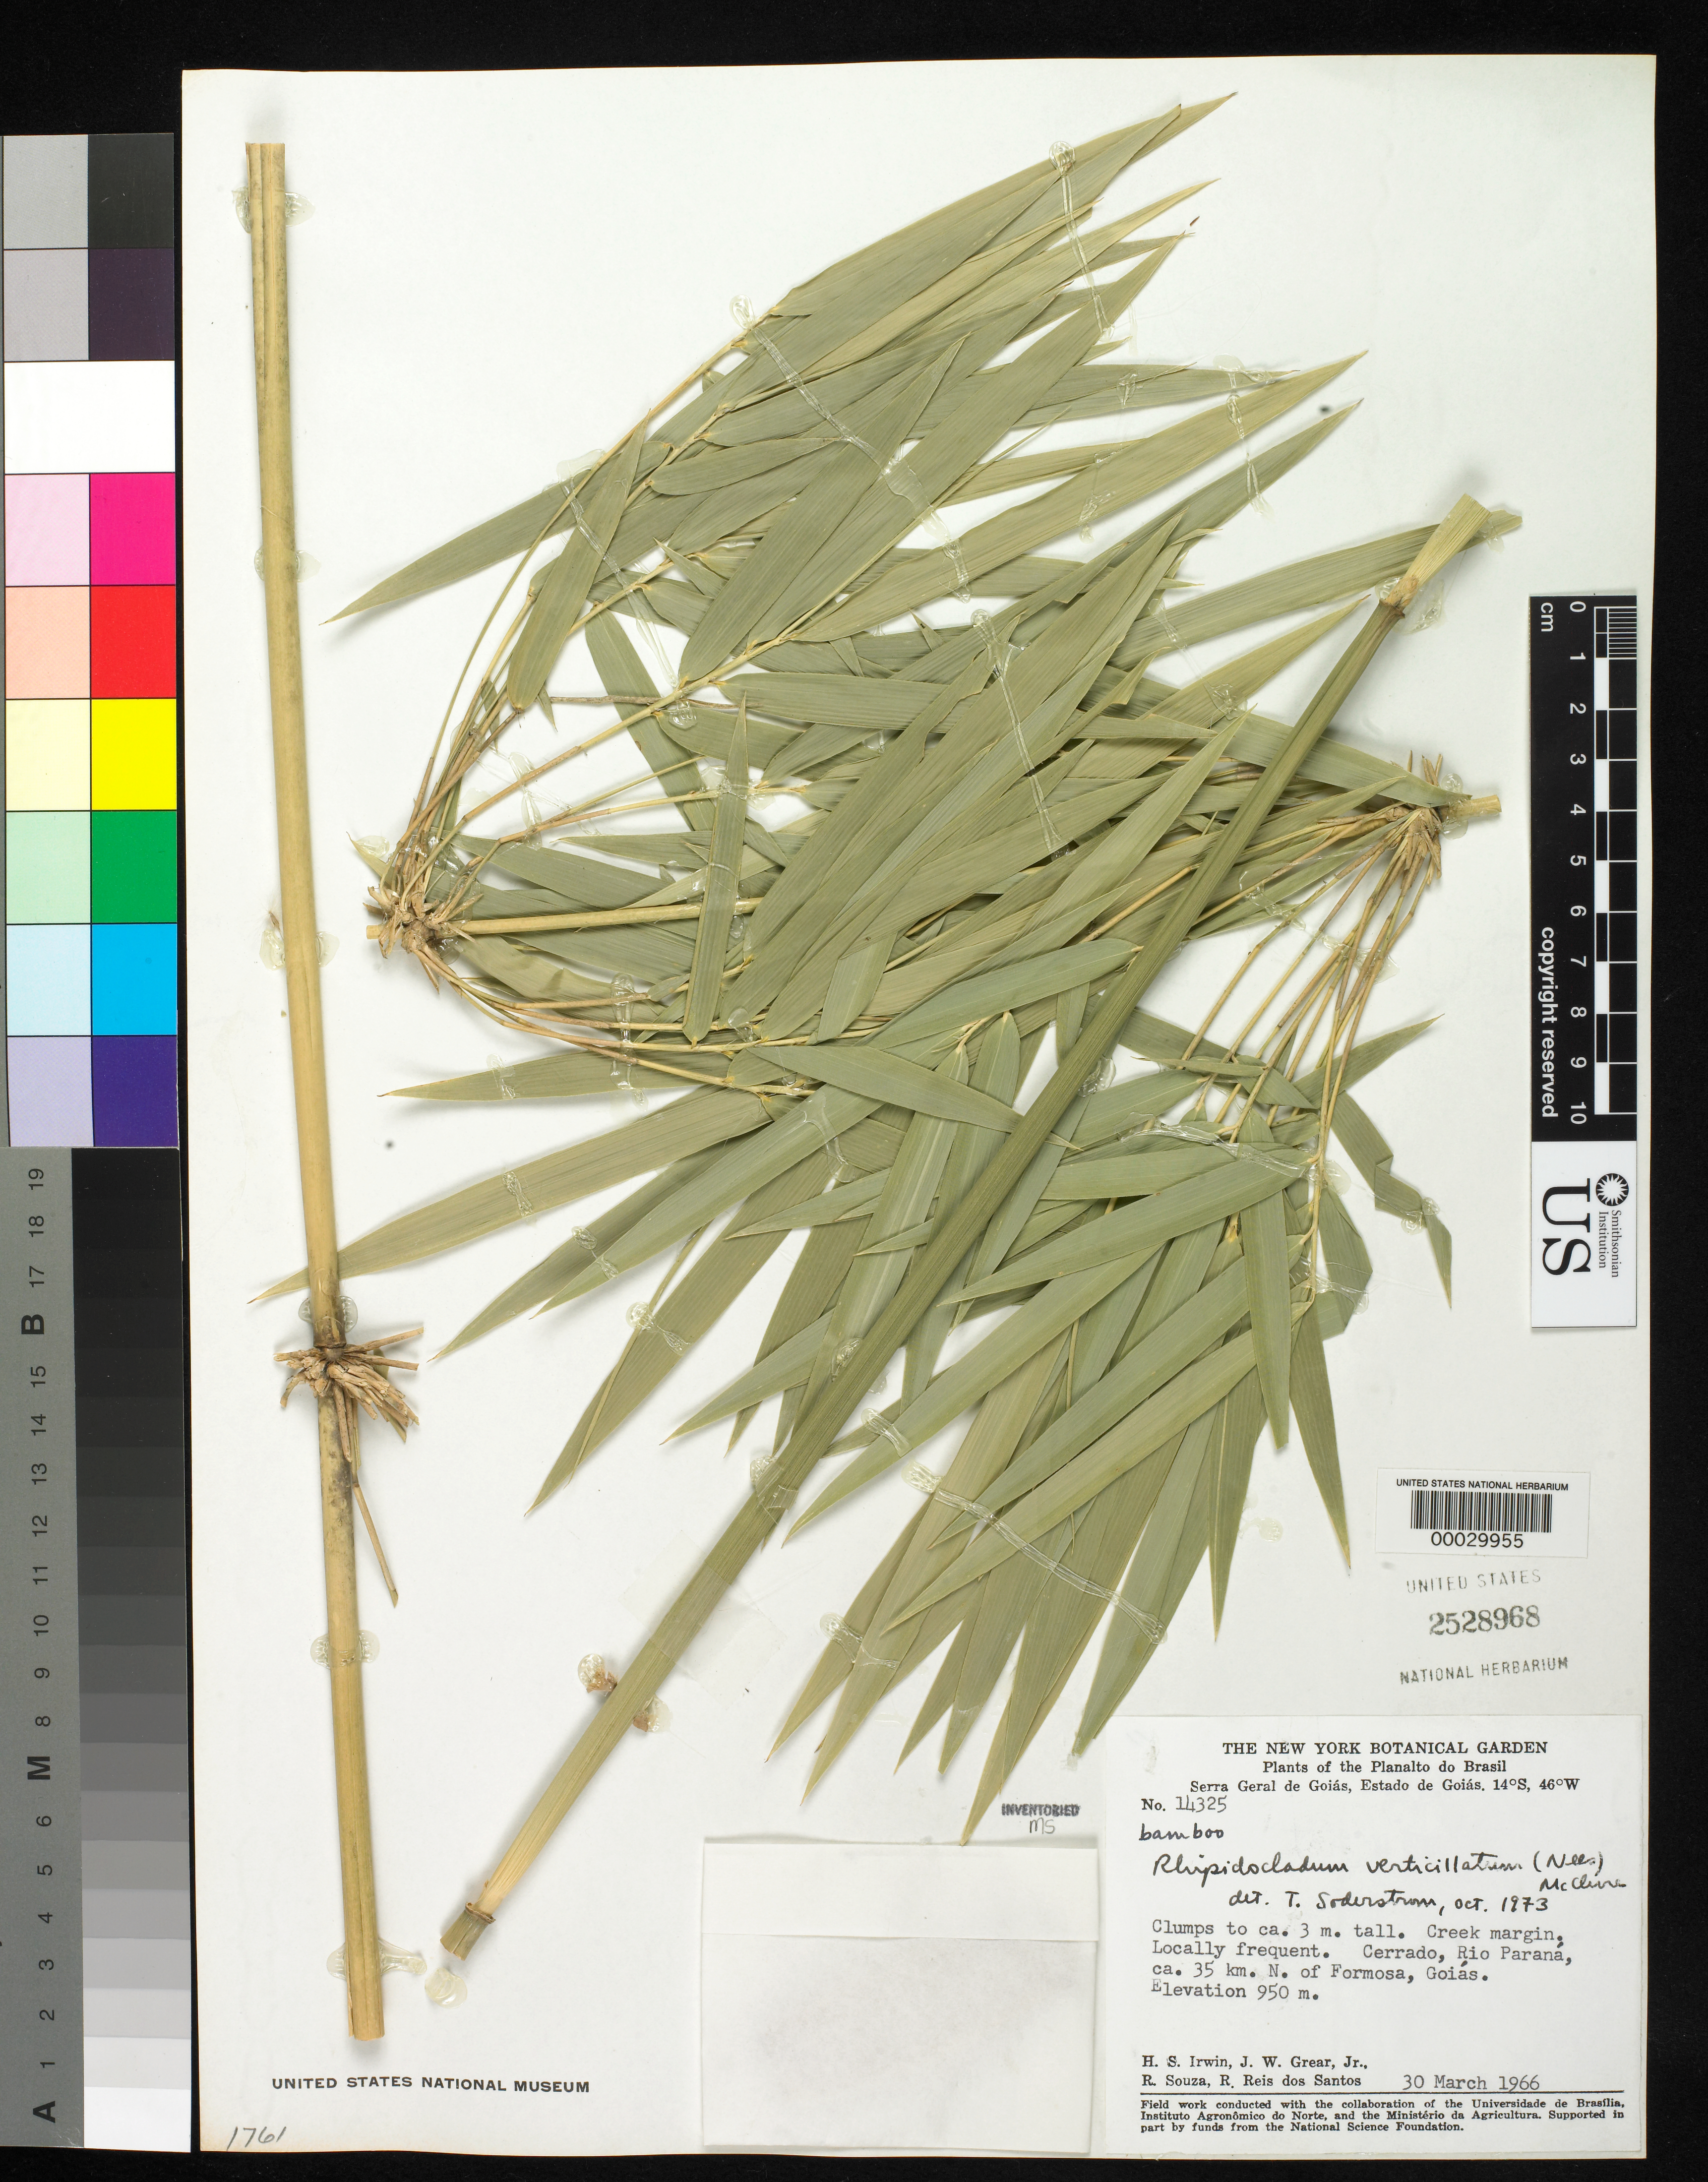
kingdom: Plantae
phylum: Tracheophyta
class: Liliopsida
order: Poales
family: Poaceae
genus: Actinocladum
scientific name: Actinocladum verticillatum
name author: (Nees) McClure ex Soderstr.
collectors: H. Irwin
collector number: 14325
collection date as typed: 30 Mar 1966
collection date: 1966-03-30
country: Brazil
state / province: Goiás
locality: Serra do caiapo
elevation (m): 950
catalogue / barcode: US 2528968